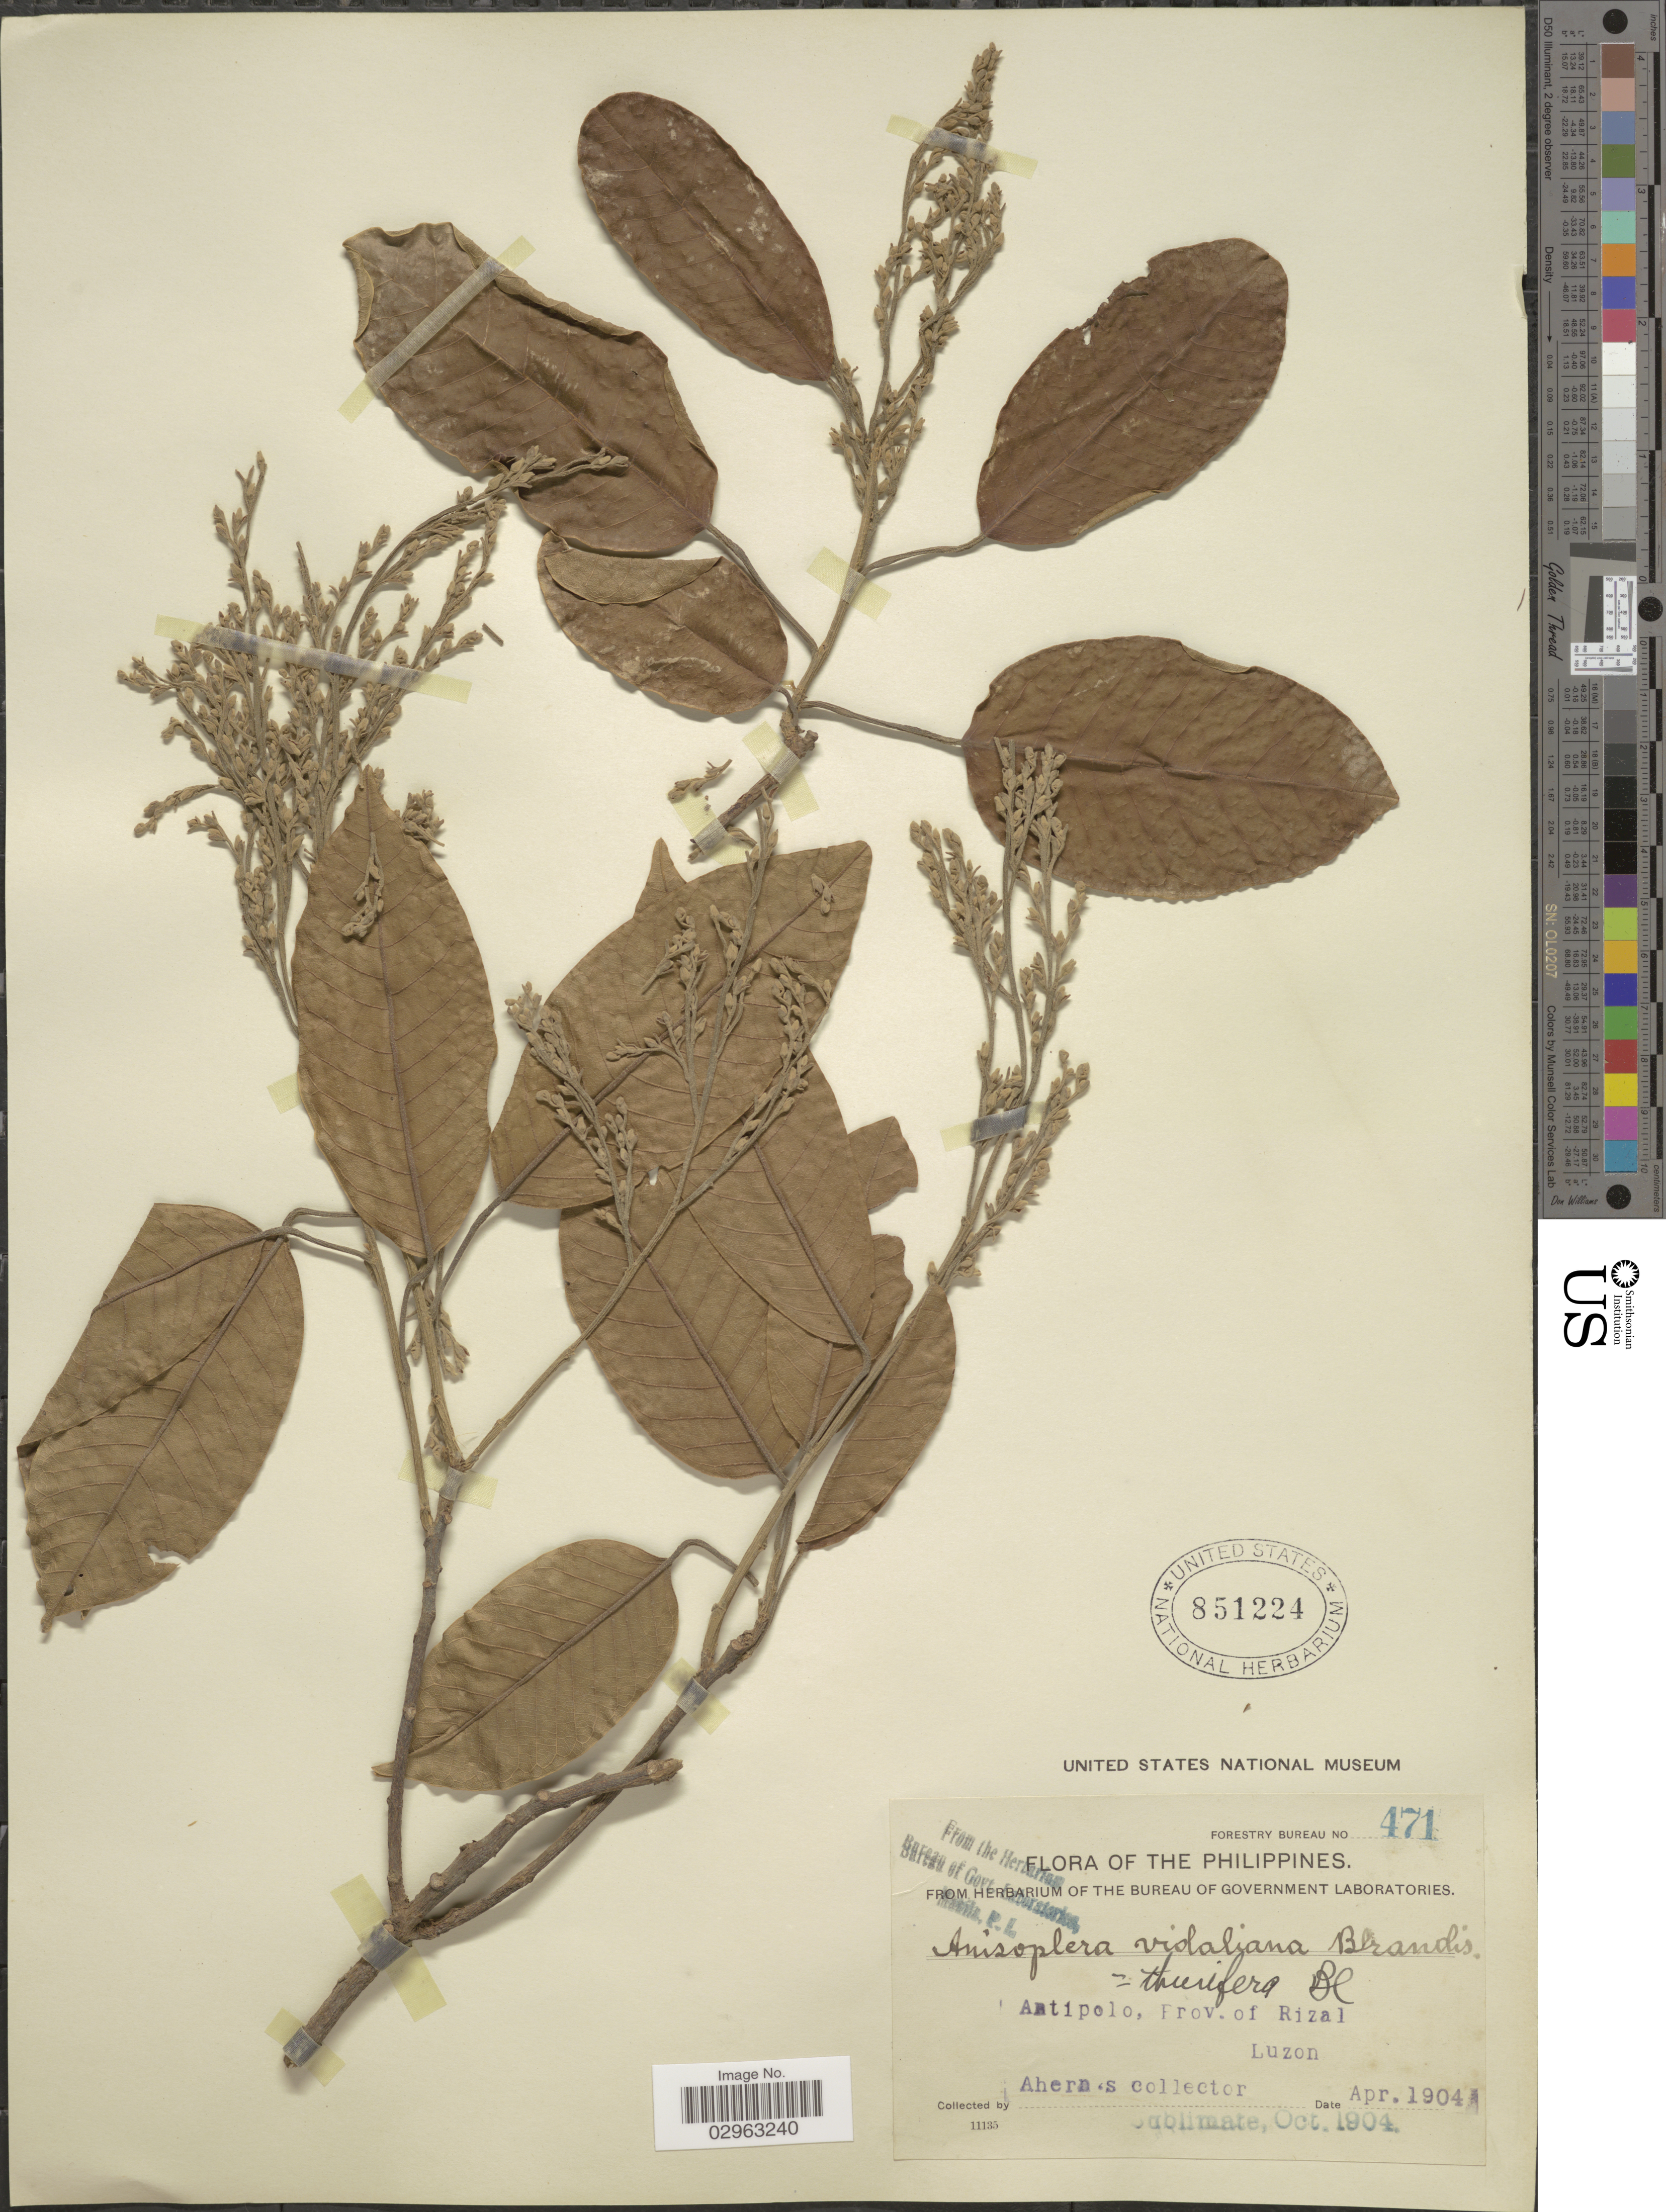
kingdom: Plantae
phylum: Tracheophyta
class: Magnoliopsida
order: Malvales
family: Dipterocarpaceae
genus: Anisoptera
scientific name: Anisoptera thurifera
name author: (Blanco) Blume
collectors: Ahern's collector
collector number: Forestry Bureau 471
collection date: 1904-04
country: Philippines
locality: Antipolo, Prov. of Rizal, Luzon.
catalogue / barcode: US 851224